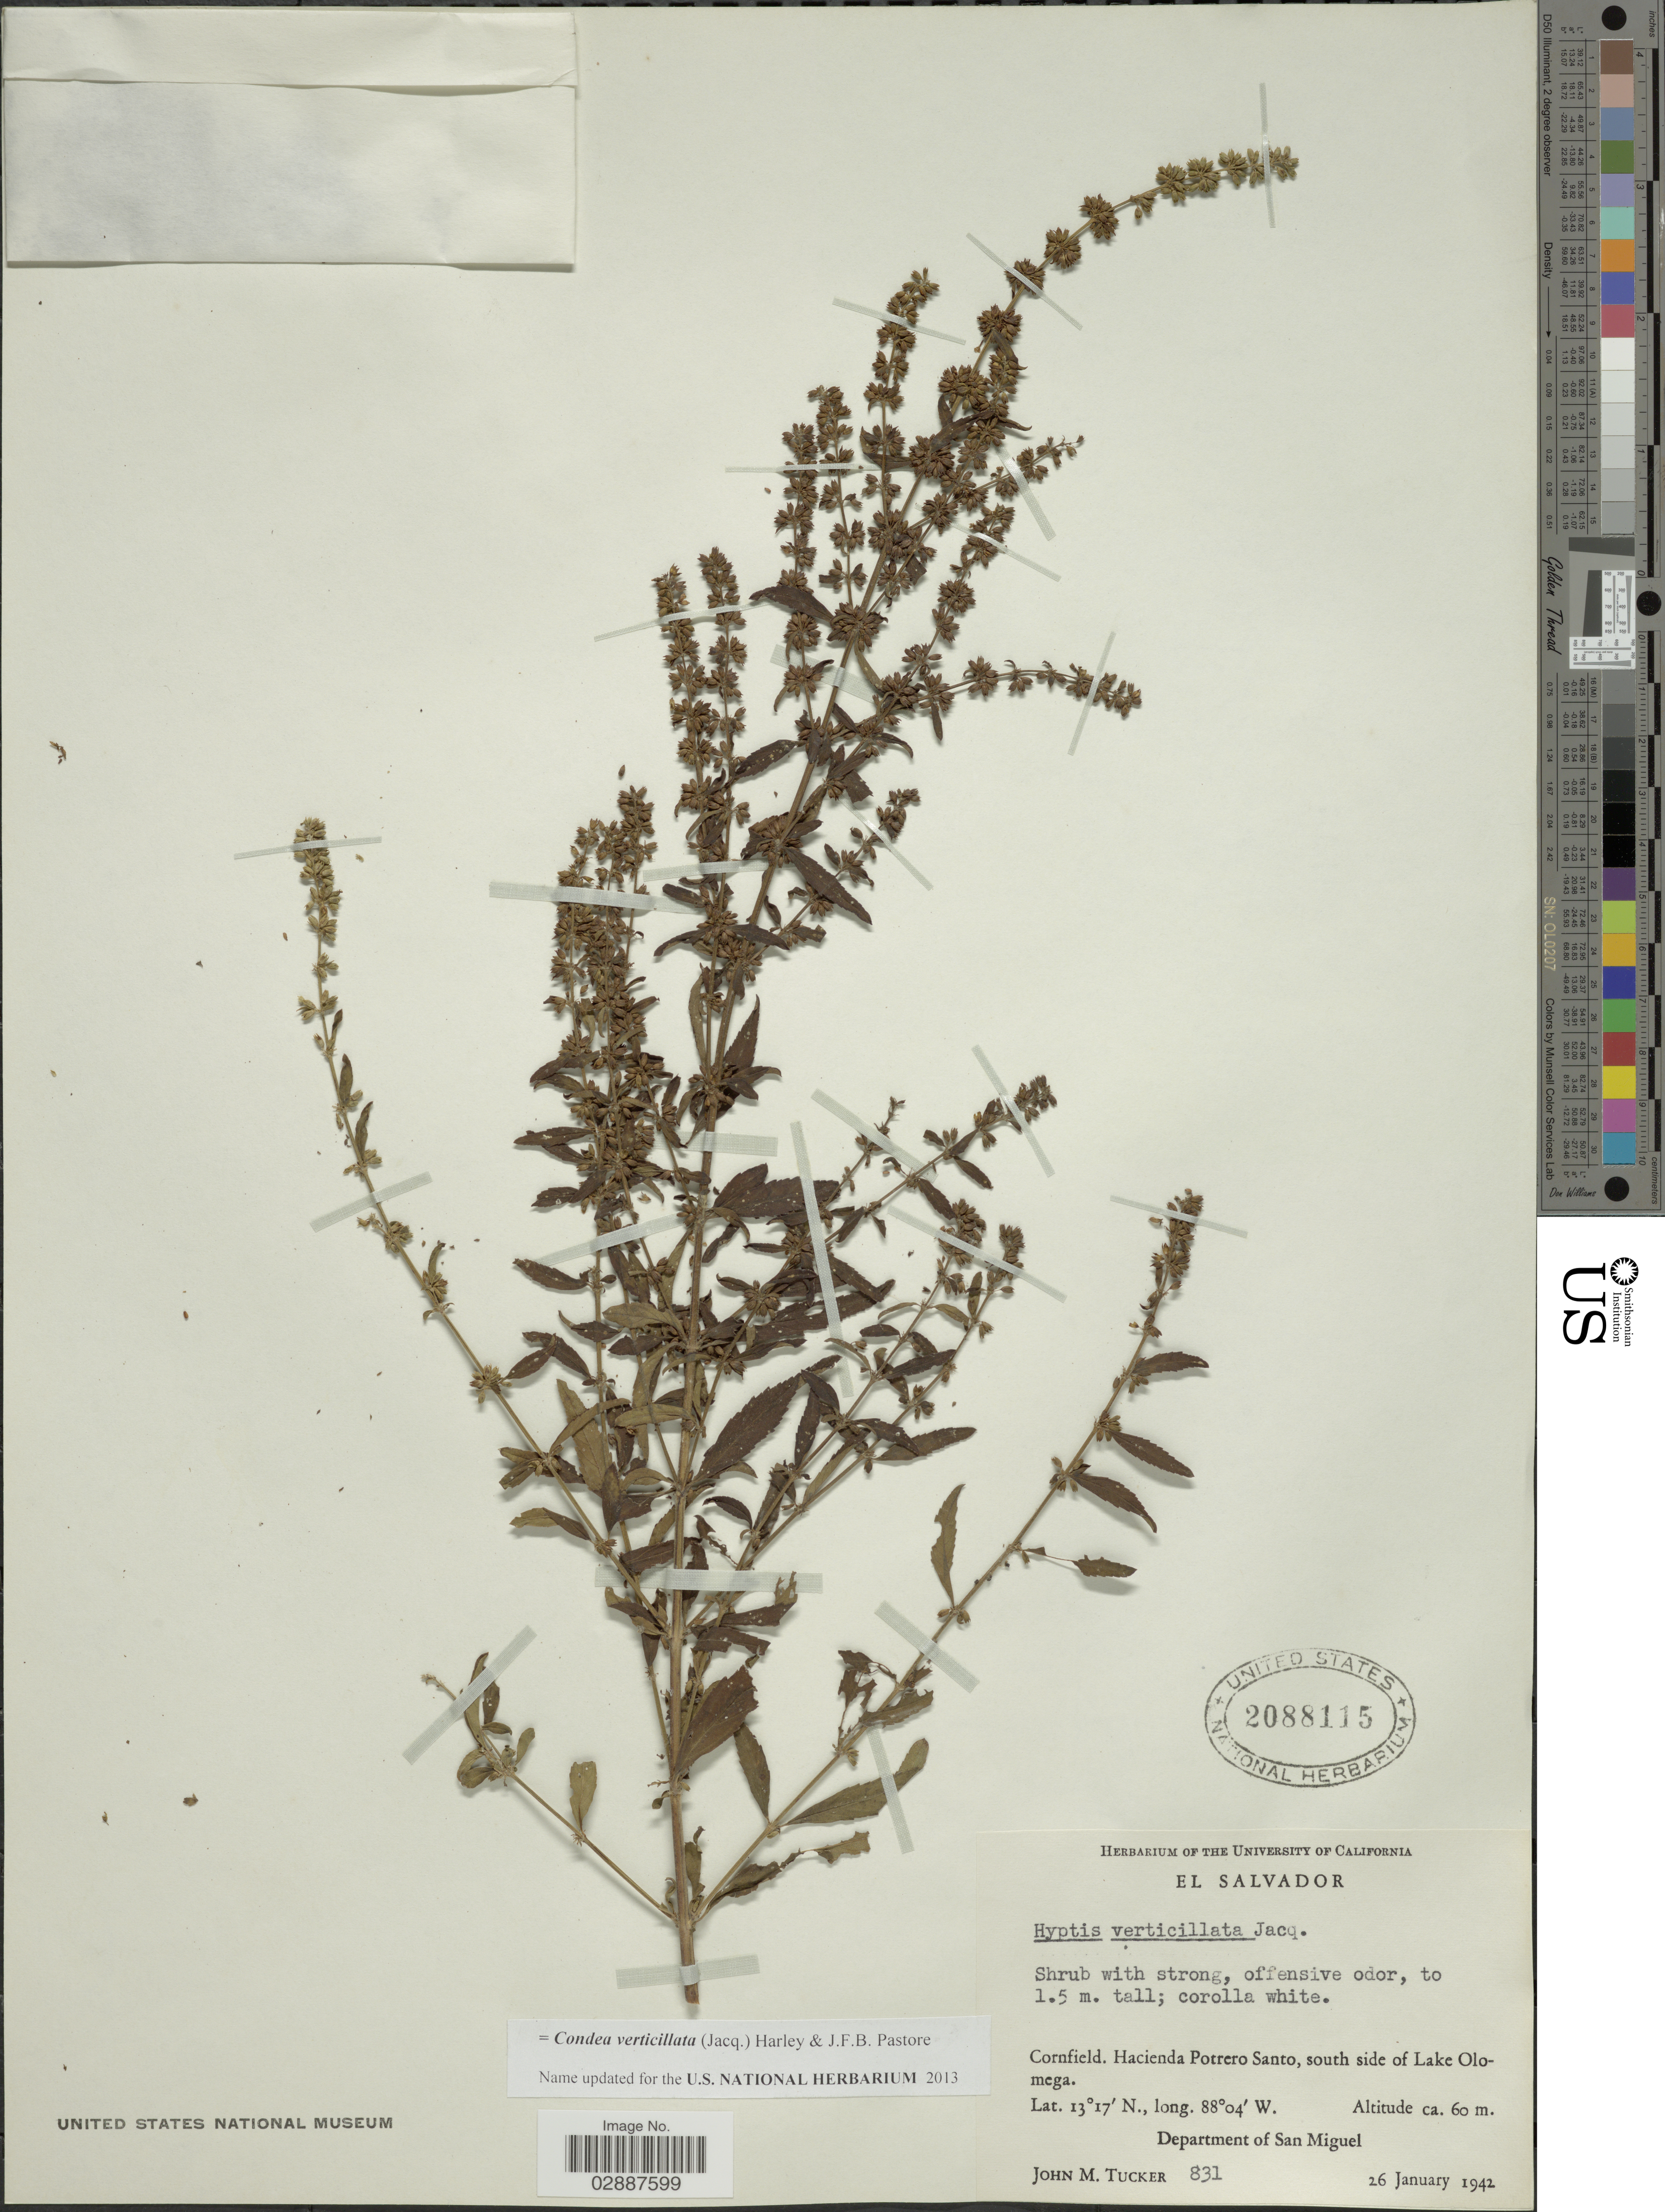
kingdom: Plantae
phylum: Tracheophyta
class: Magnoliopsida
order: Lamiales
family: Lamiaceae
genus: Condea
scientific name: Condea verticillata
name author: (Jacq.) Harley & J.F.B. Pastore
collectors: J. M. Tucker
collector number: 831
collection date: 1942-01-26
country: El Salvador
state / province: San Miguel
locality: Cornfield. Hacienda Potrero Santo, south side of Lake Olomega. Department of San Miguel.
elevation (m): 60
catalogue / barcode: US 2088115